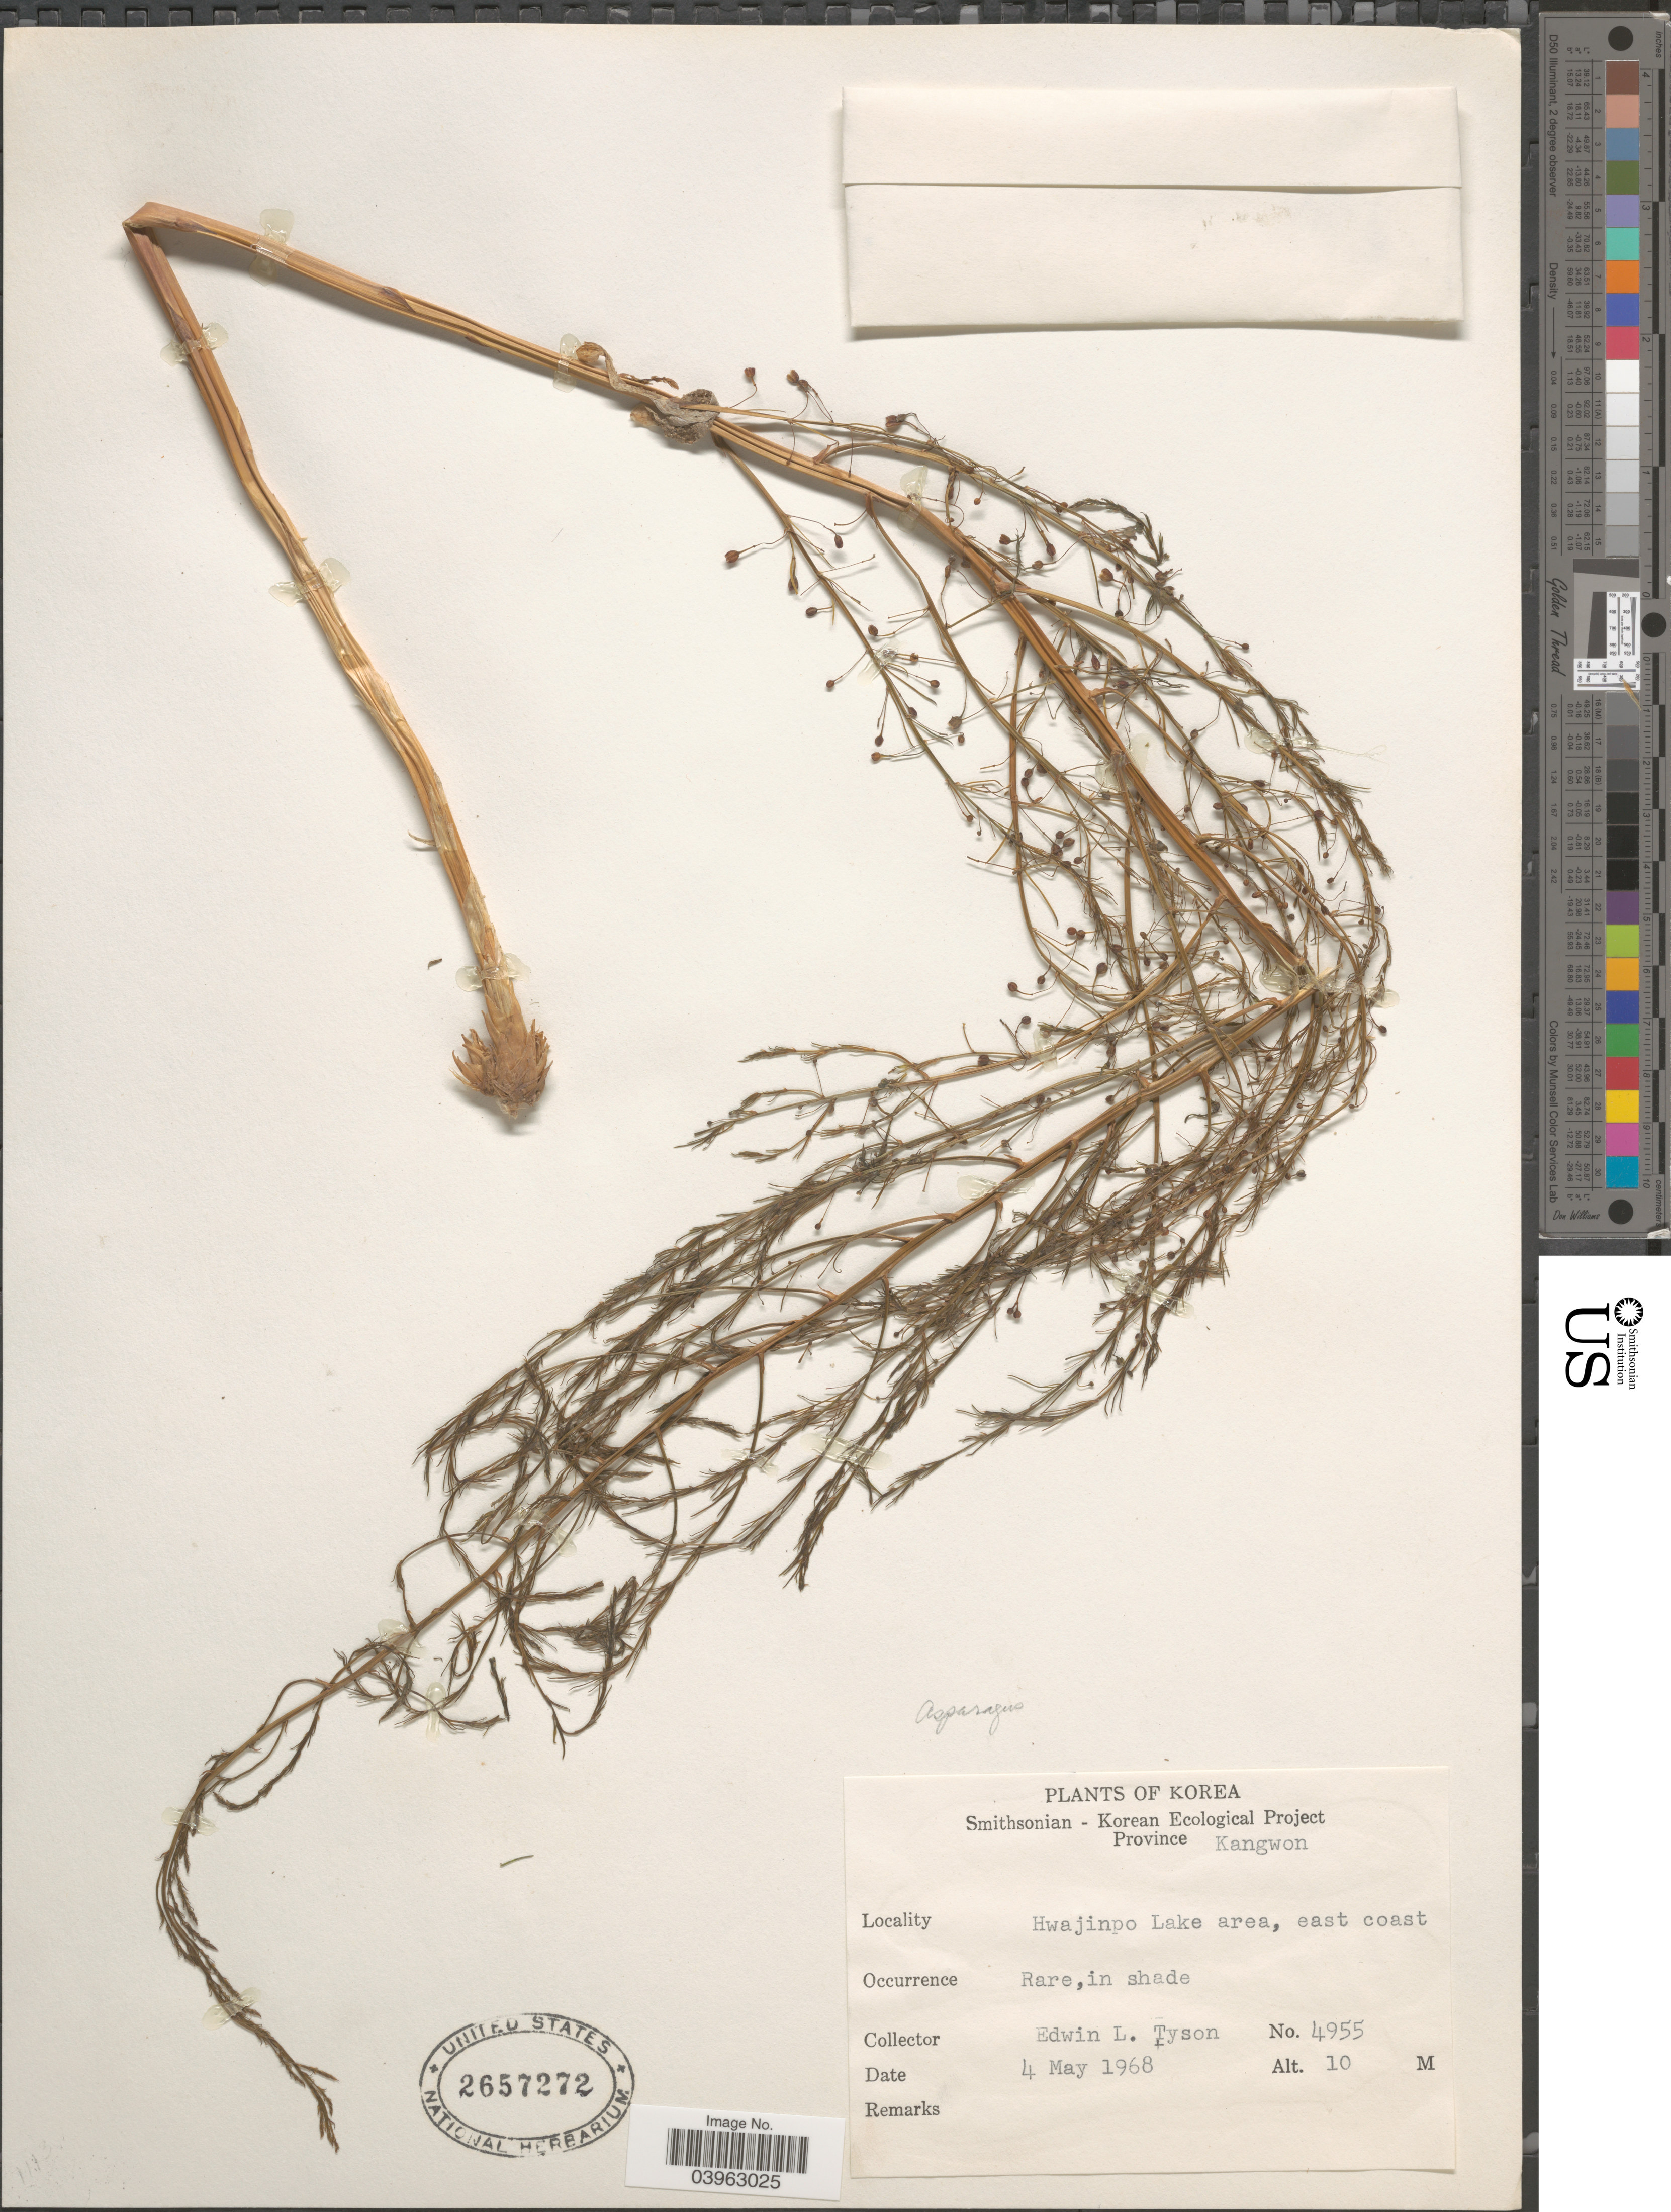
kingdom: Plantae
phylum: Tracheophyta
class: Liliopsida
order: Asparagales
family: Asparagaceae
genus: Asparagus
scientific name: Asparagus sp.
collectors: E. L. Tyson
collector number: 4955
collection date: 1968-05-04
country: North Korea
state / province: Kangwon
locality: Korea. Hwajinpo Lake area, east coast.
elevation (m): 10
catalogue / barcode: US 2657272